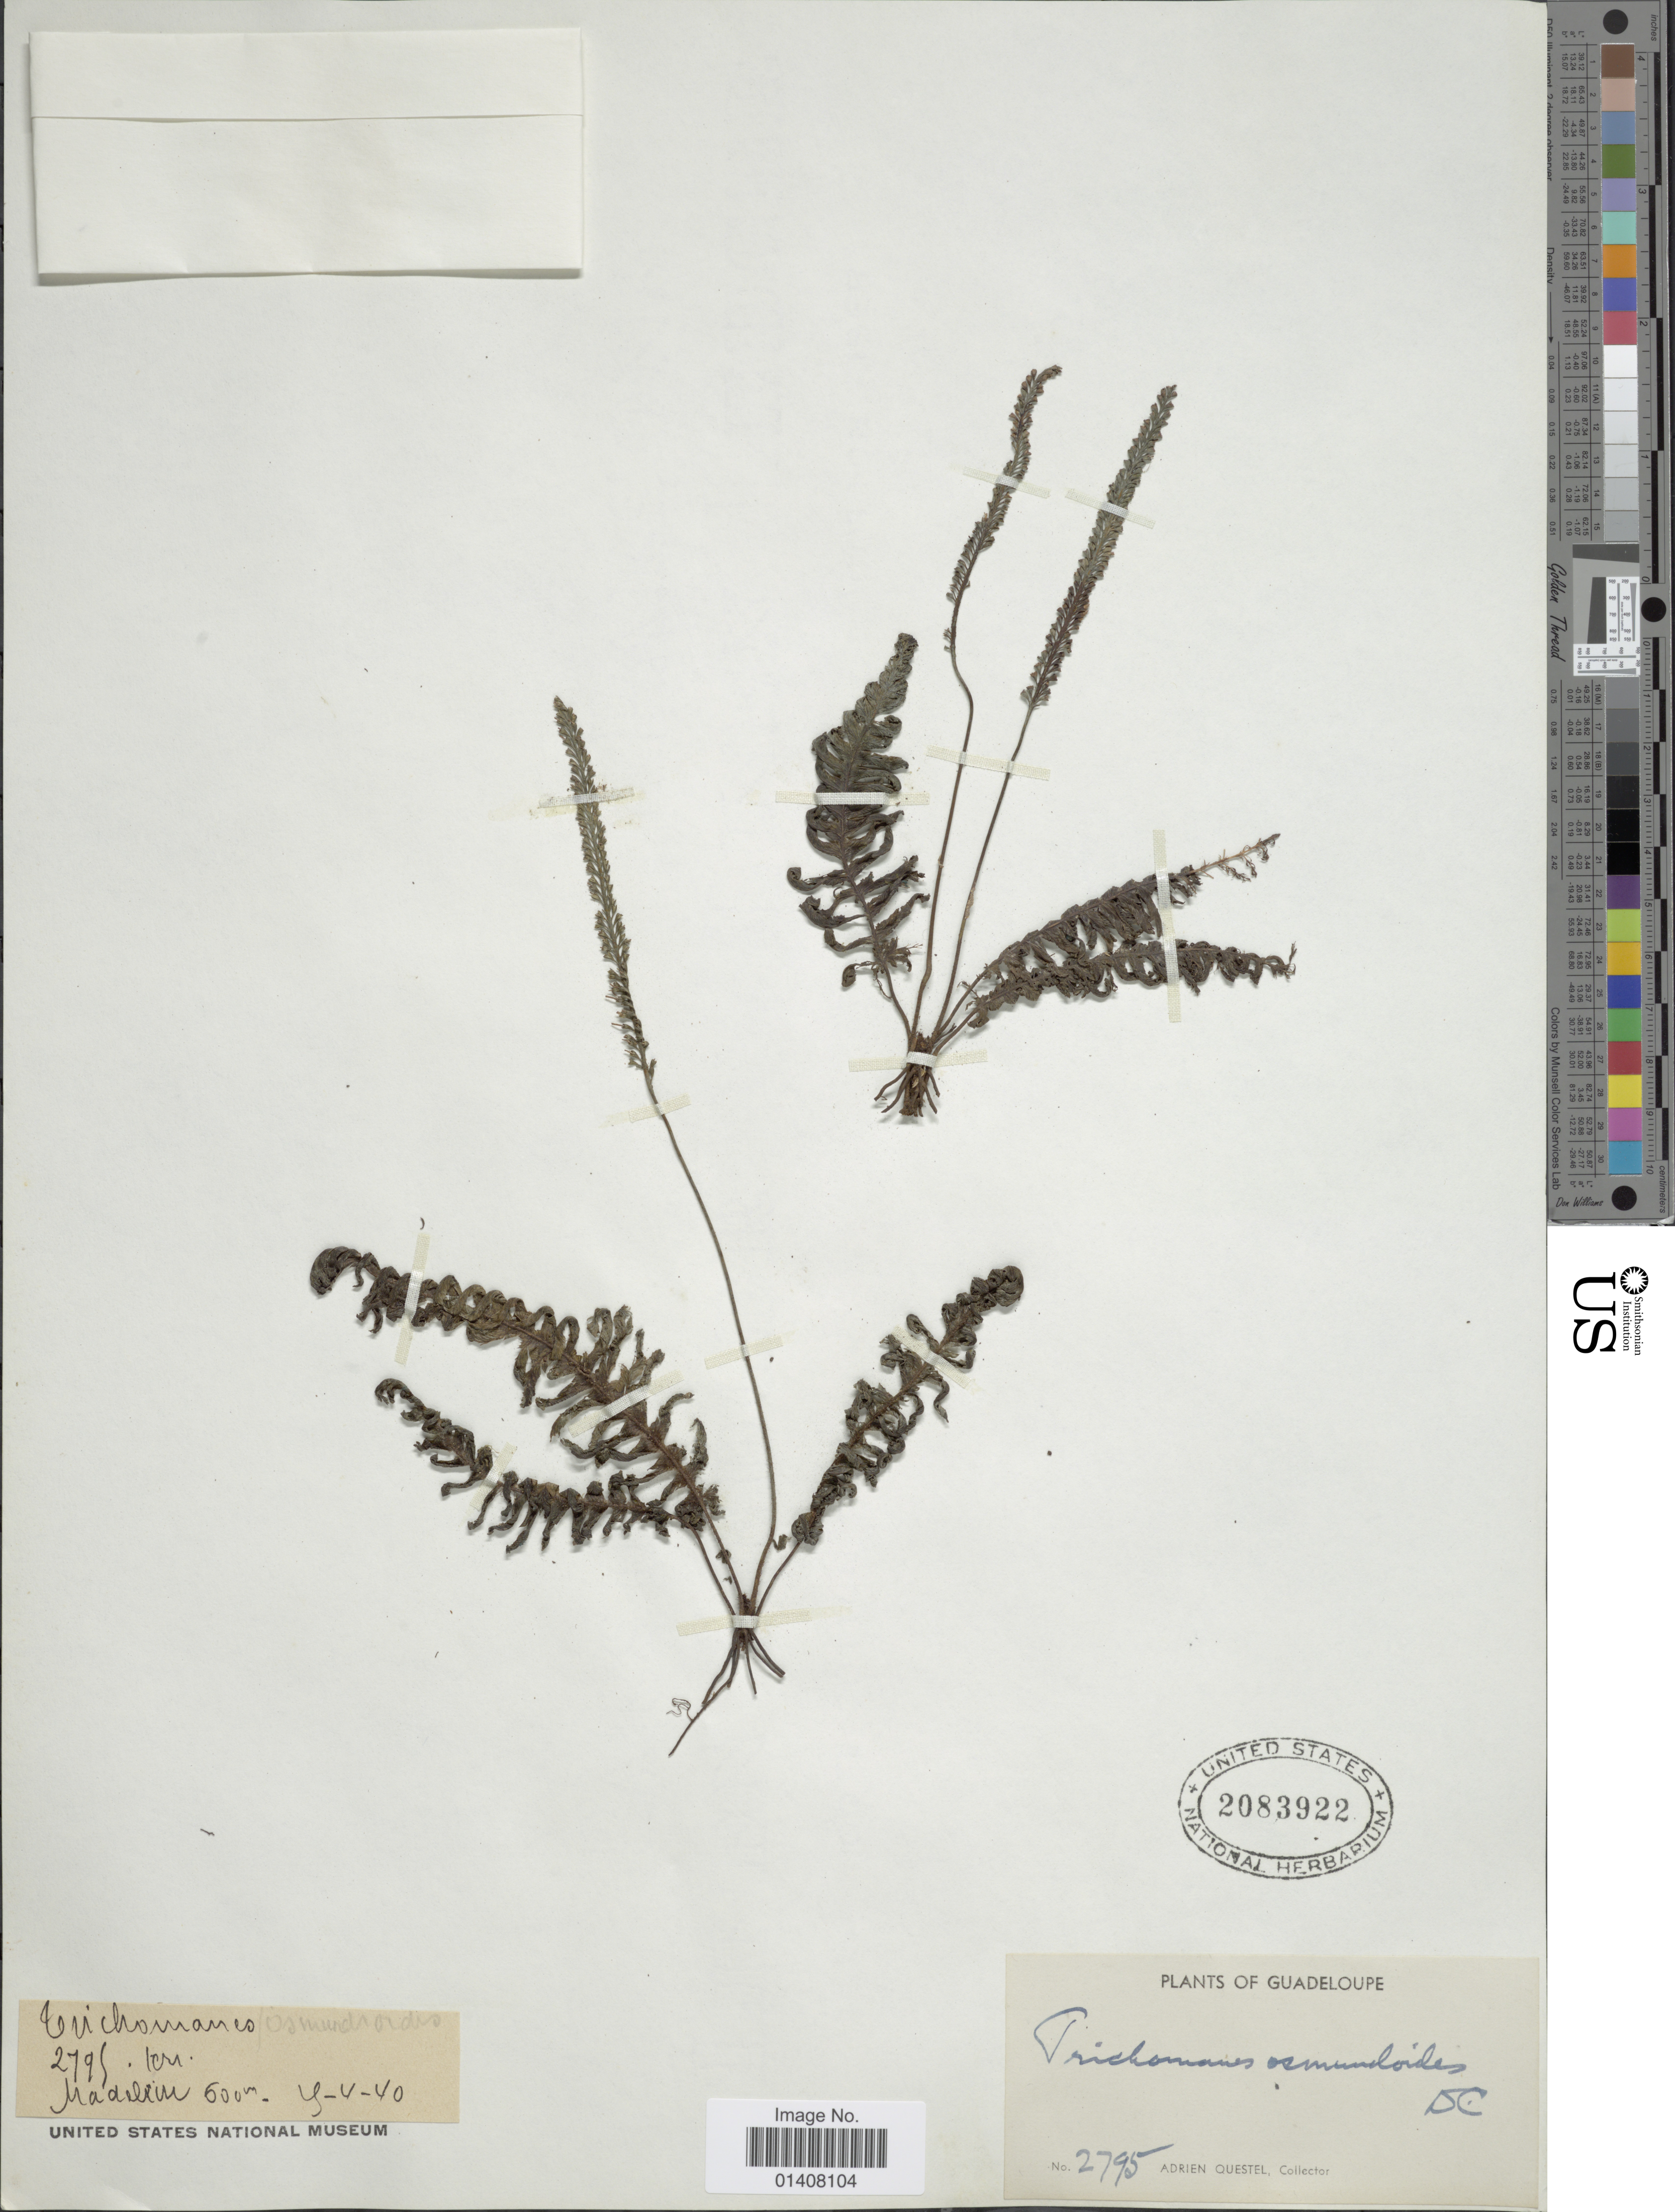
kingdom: Plantae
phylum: Tracheophyta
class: Polypodiopsida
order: Hymenophyllales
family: Hymenophyllaceae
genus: Trichomanes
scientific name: Trichomanes osmundoides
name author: DC. ex Poir.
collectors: A. Questel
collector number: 2795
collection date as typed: Transcribed d/m/y: 19/4/40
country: Guadeloupe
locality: Madelin, Guadeloupe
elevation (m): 500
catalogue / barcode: US 2083922